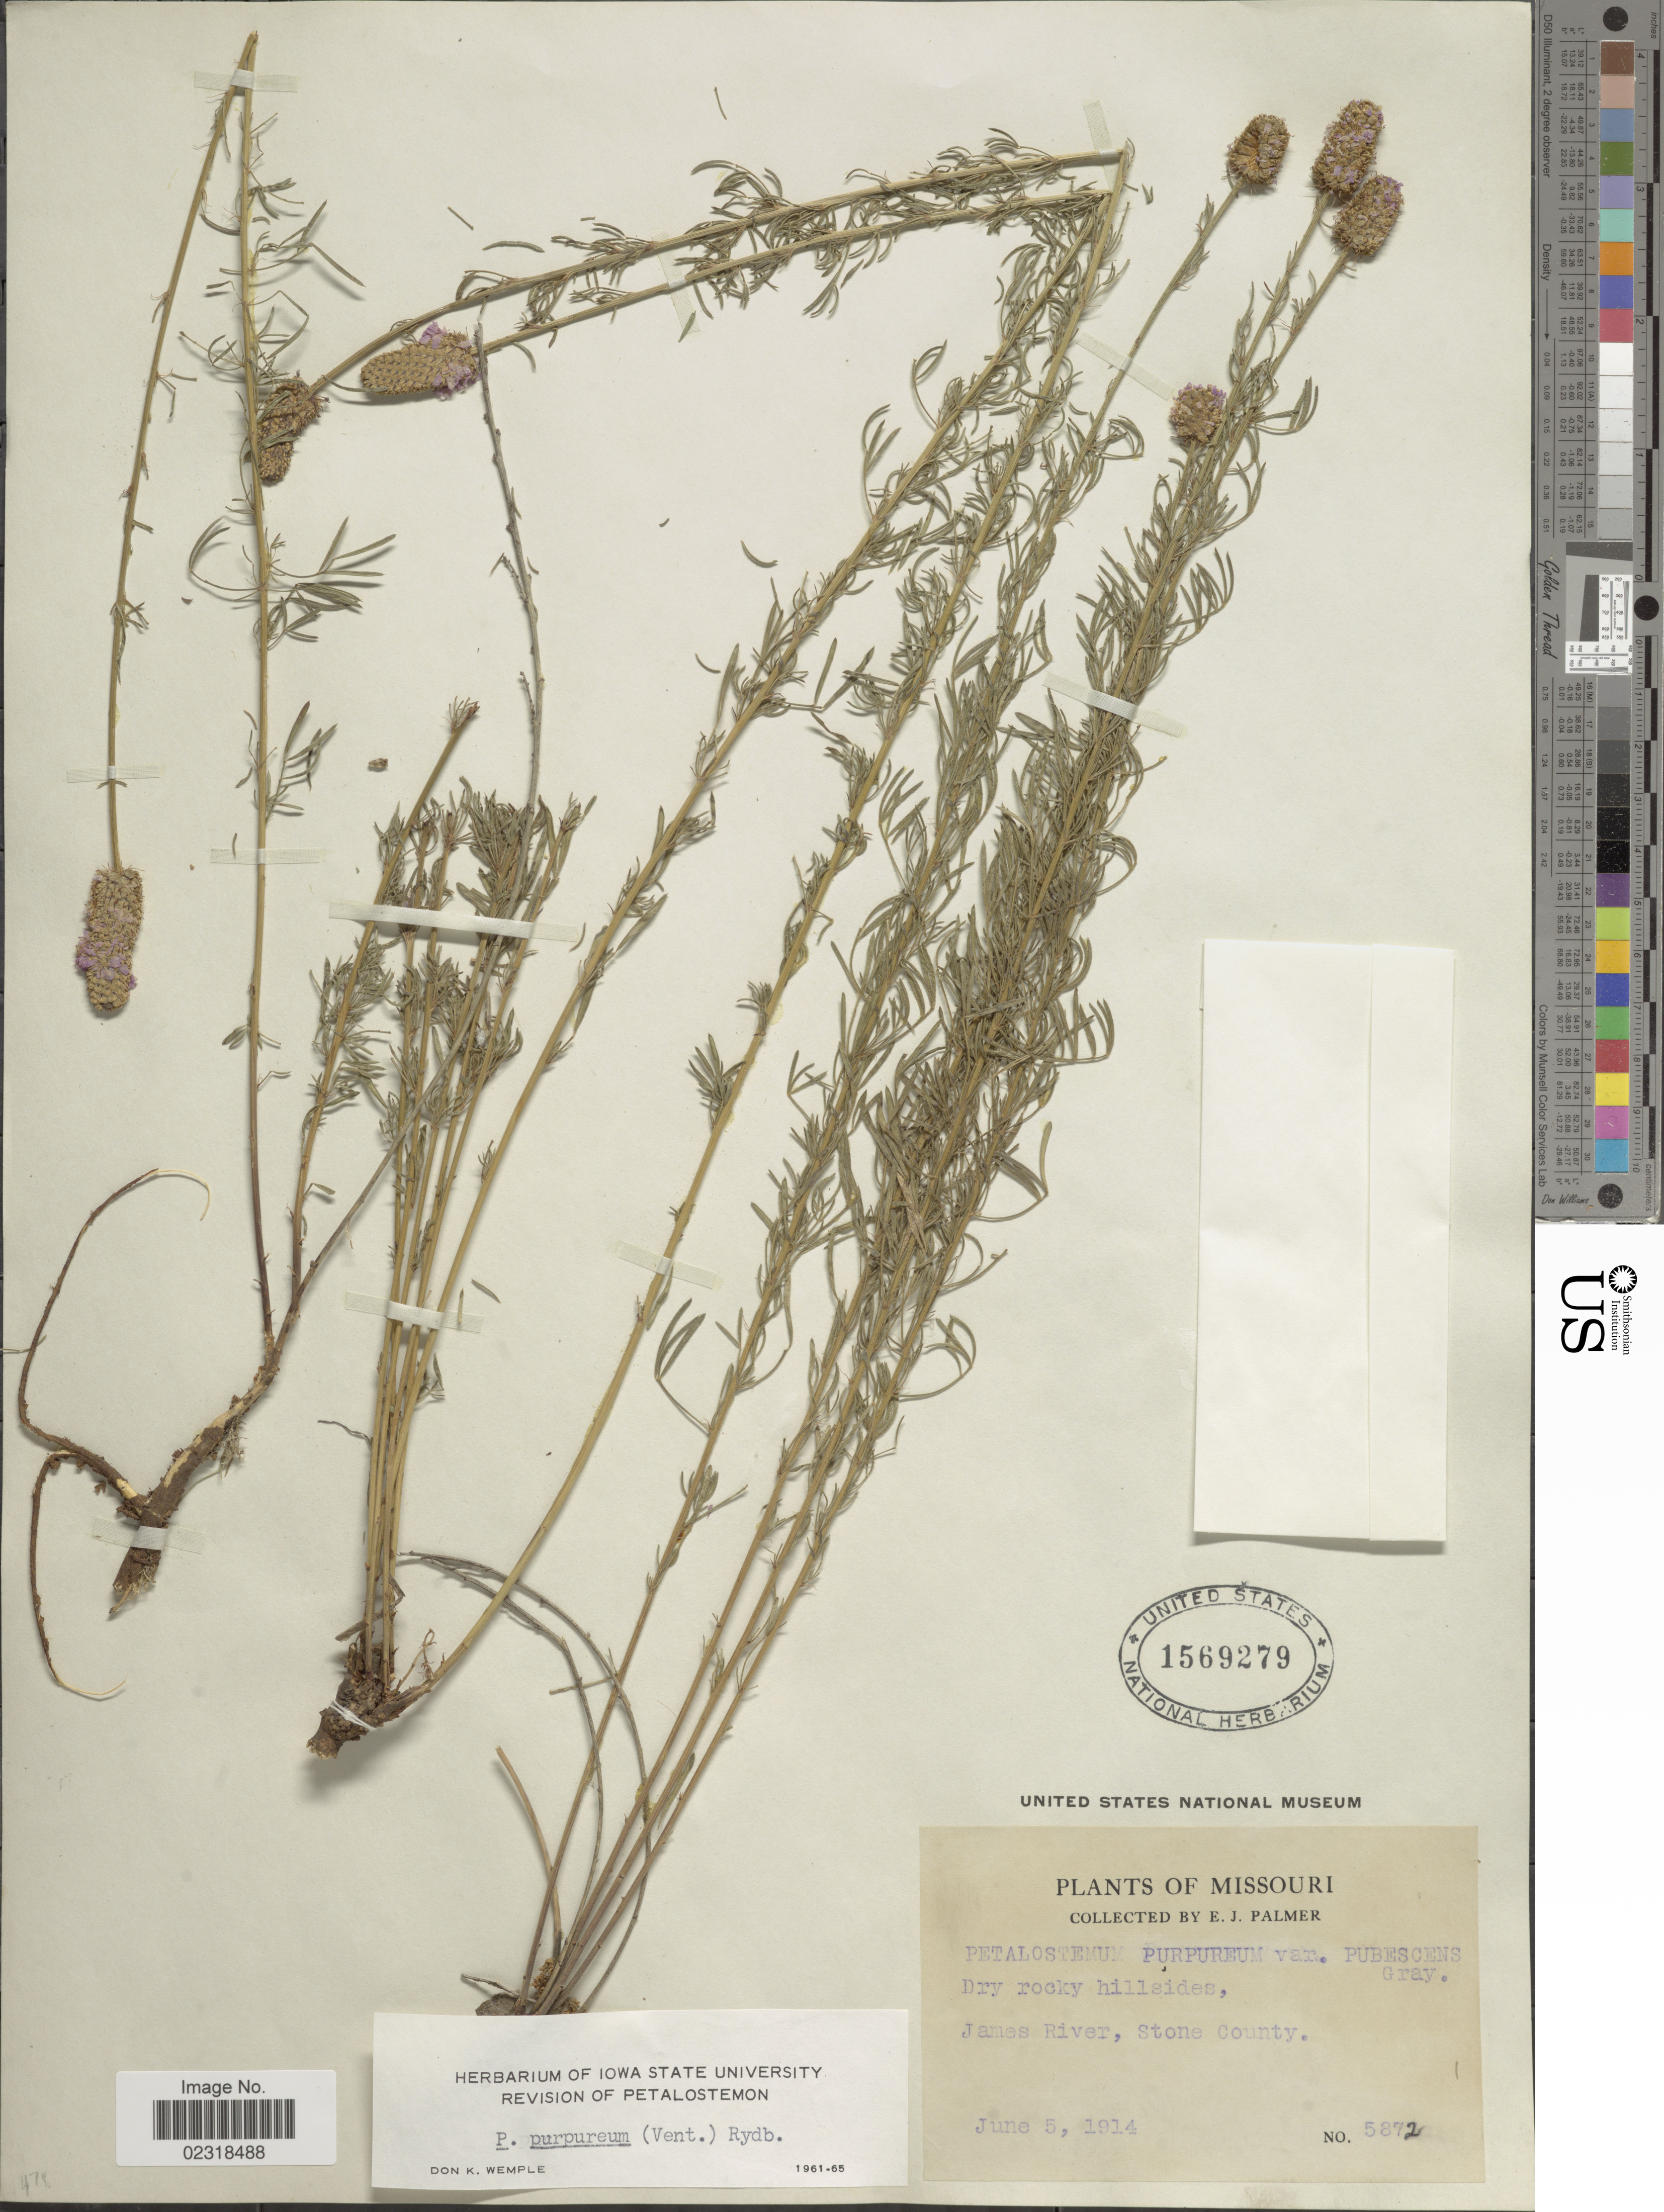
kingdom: Plantae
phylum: Tracheophyta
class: Magnoliopsida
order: Fabales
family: Fabaceae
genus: Dalea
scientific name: Dalea purpurea var. purpurea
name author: Vent.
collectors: E. J. Palmer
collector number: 5872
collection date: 1914-06-05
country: United States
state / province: Missouri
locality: James River, Stone County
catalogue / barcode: US 1569279